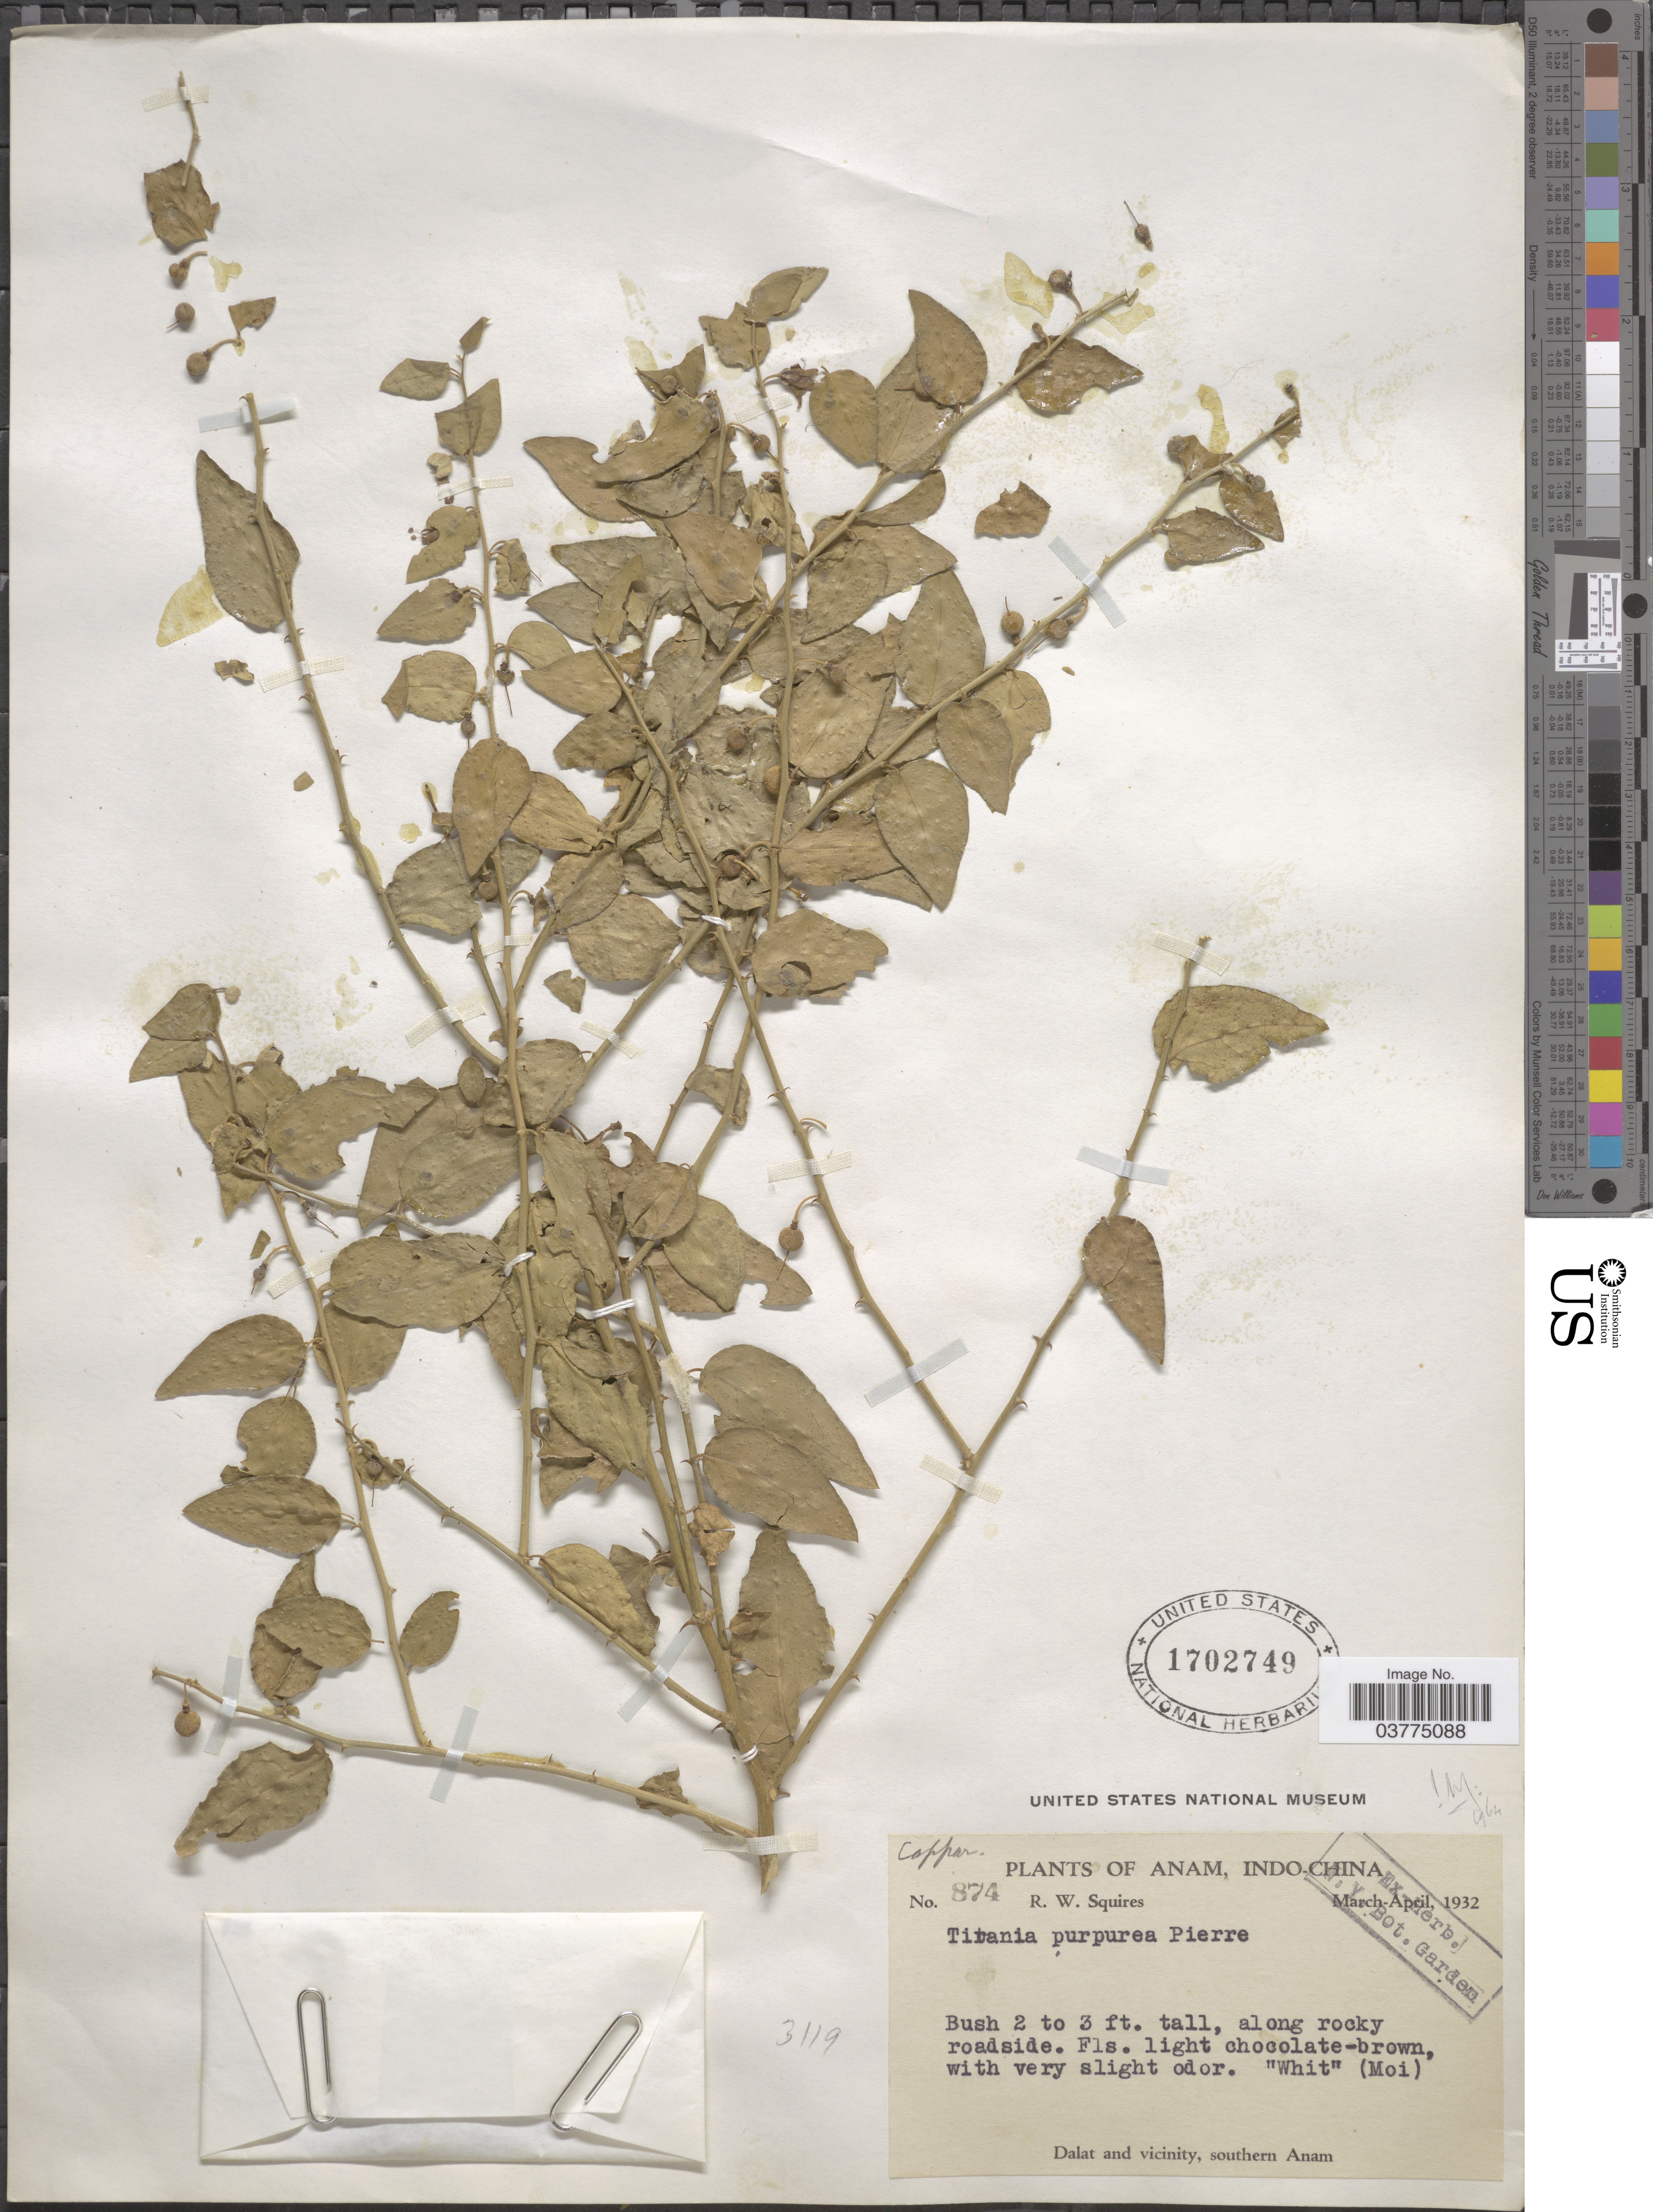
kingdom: Plantae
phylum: Tracheophyta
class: Magnoliopsida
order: Brassicales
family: Stixaceae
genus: Tirania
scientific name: Tirania purpurea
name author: Pierre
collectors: R. Squires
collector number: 874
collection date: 1932-03/1932-04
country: Vietnam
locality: Anam. Dalat and vicinity, southern Anam.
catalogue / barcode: US 1702749